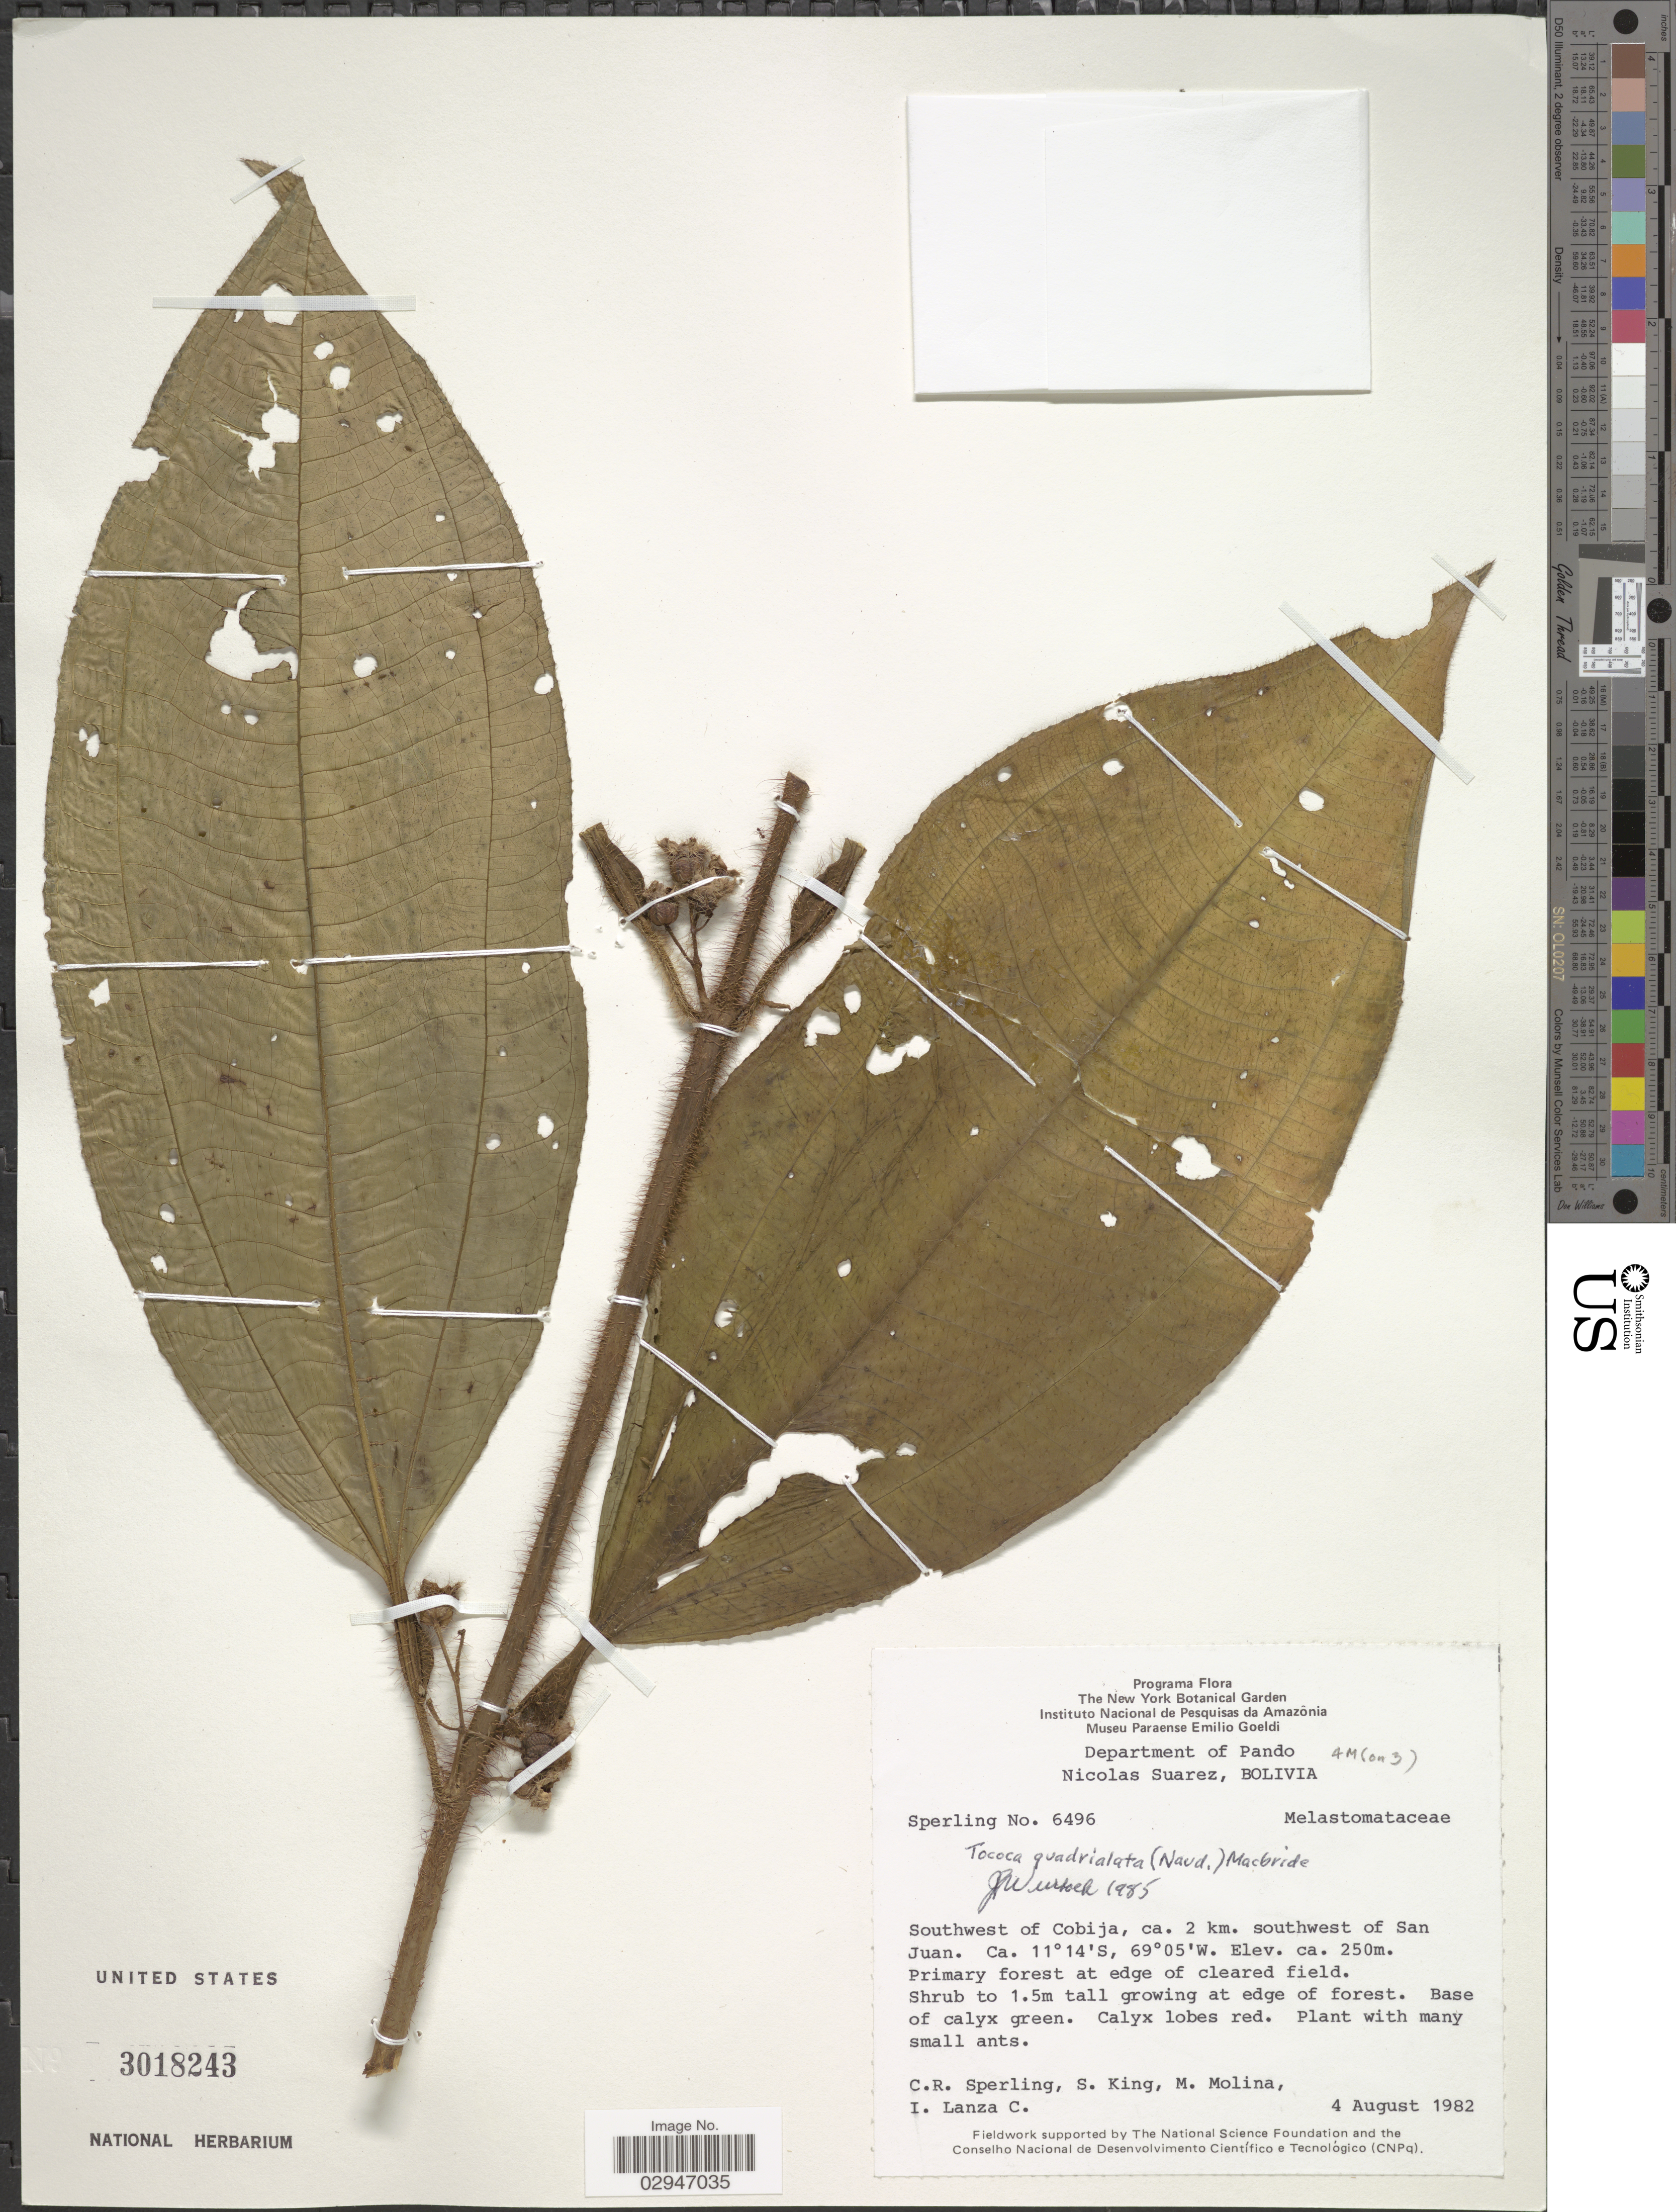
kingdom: Plantae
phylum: Tracheophyta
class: Magnoliopsida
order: Myrtales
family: Melastomataceae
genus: Tococa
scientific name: Tococa quadrialata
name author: (Naudin) J.F. Macbr.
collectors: C. R. Sperling, S. King, M. Molina & I. Lanza C.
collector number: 6496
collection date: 1982-08-04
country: Bolivia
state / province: Pando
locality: Department of Pando, Nicolas Suarez. Southwest of Cobija, ca. 2 km. southwest of San Juan.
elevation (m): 250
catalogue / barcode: US 3018243